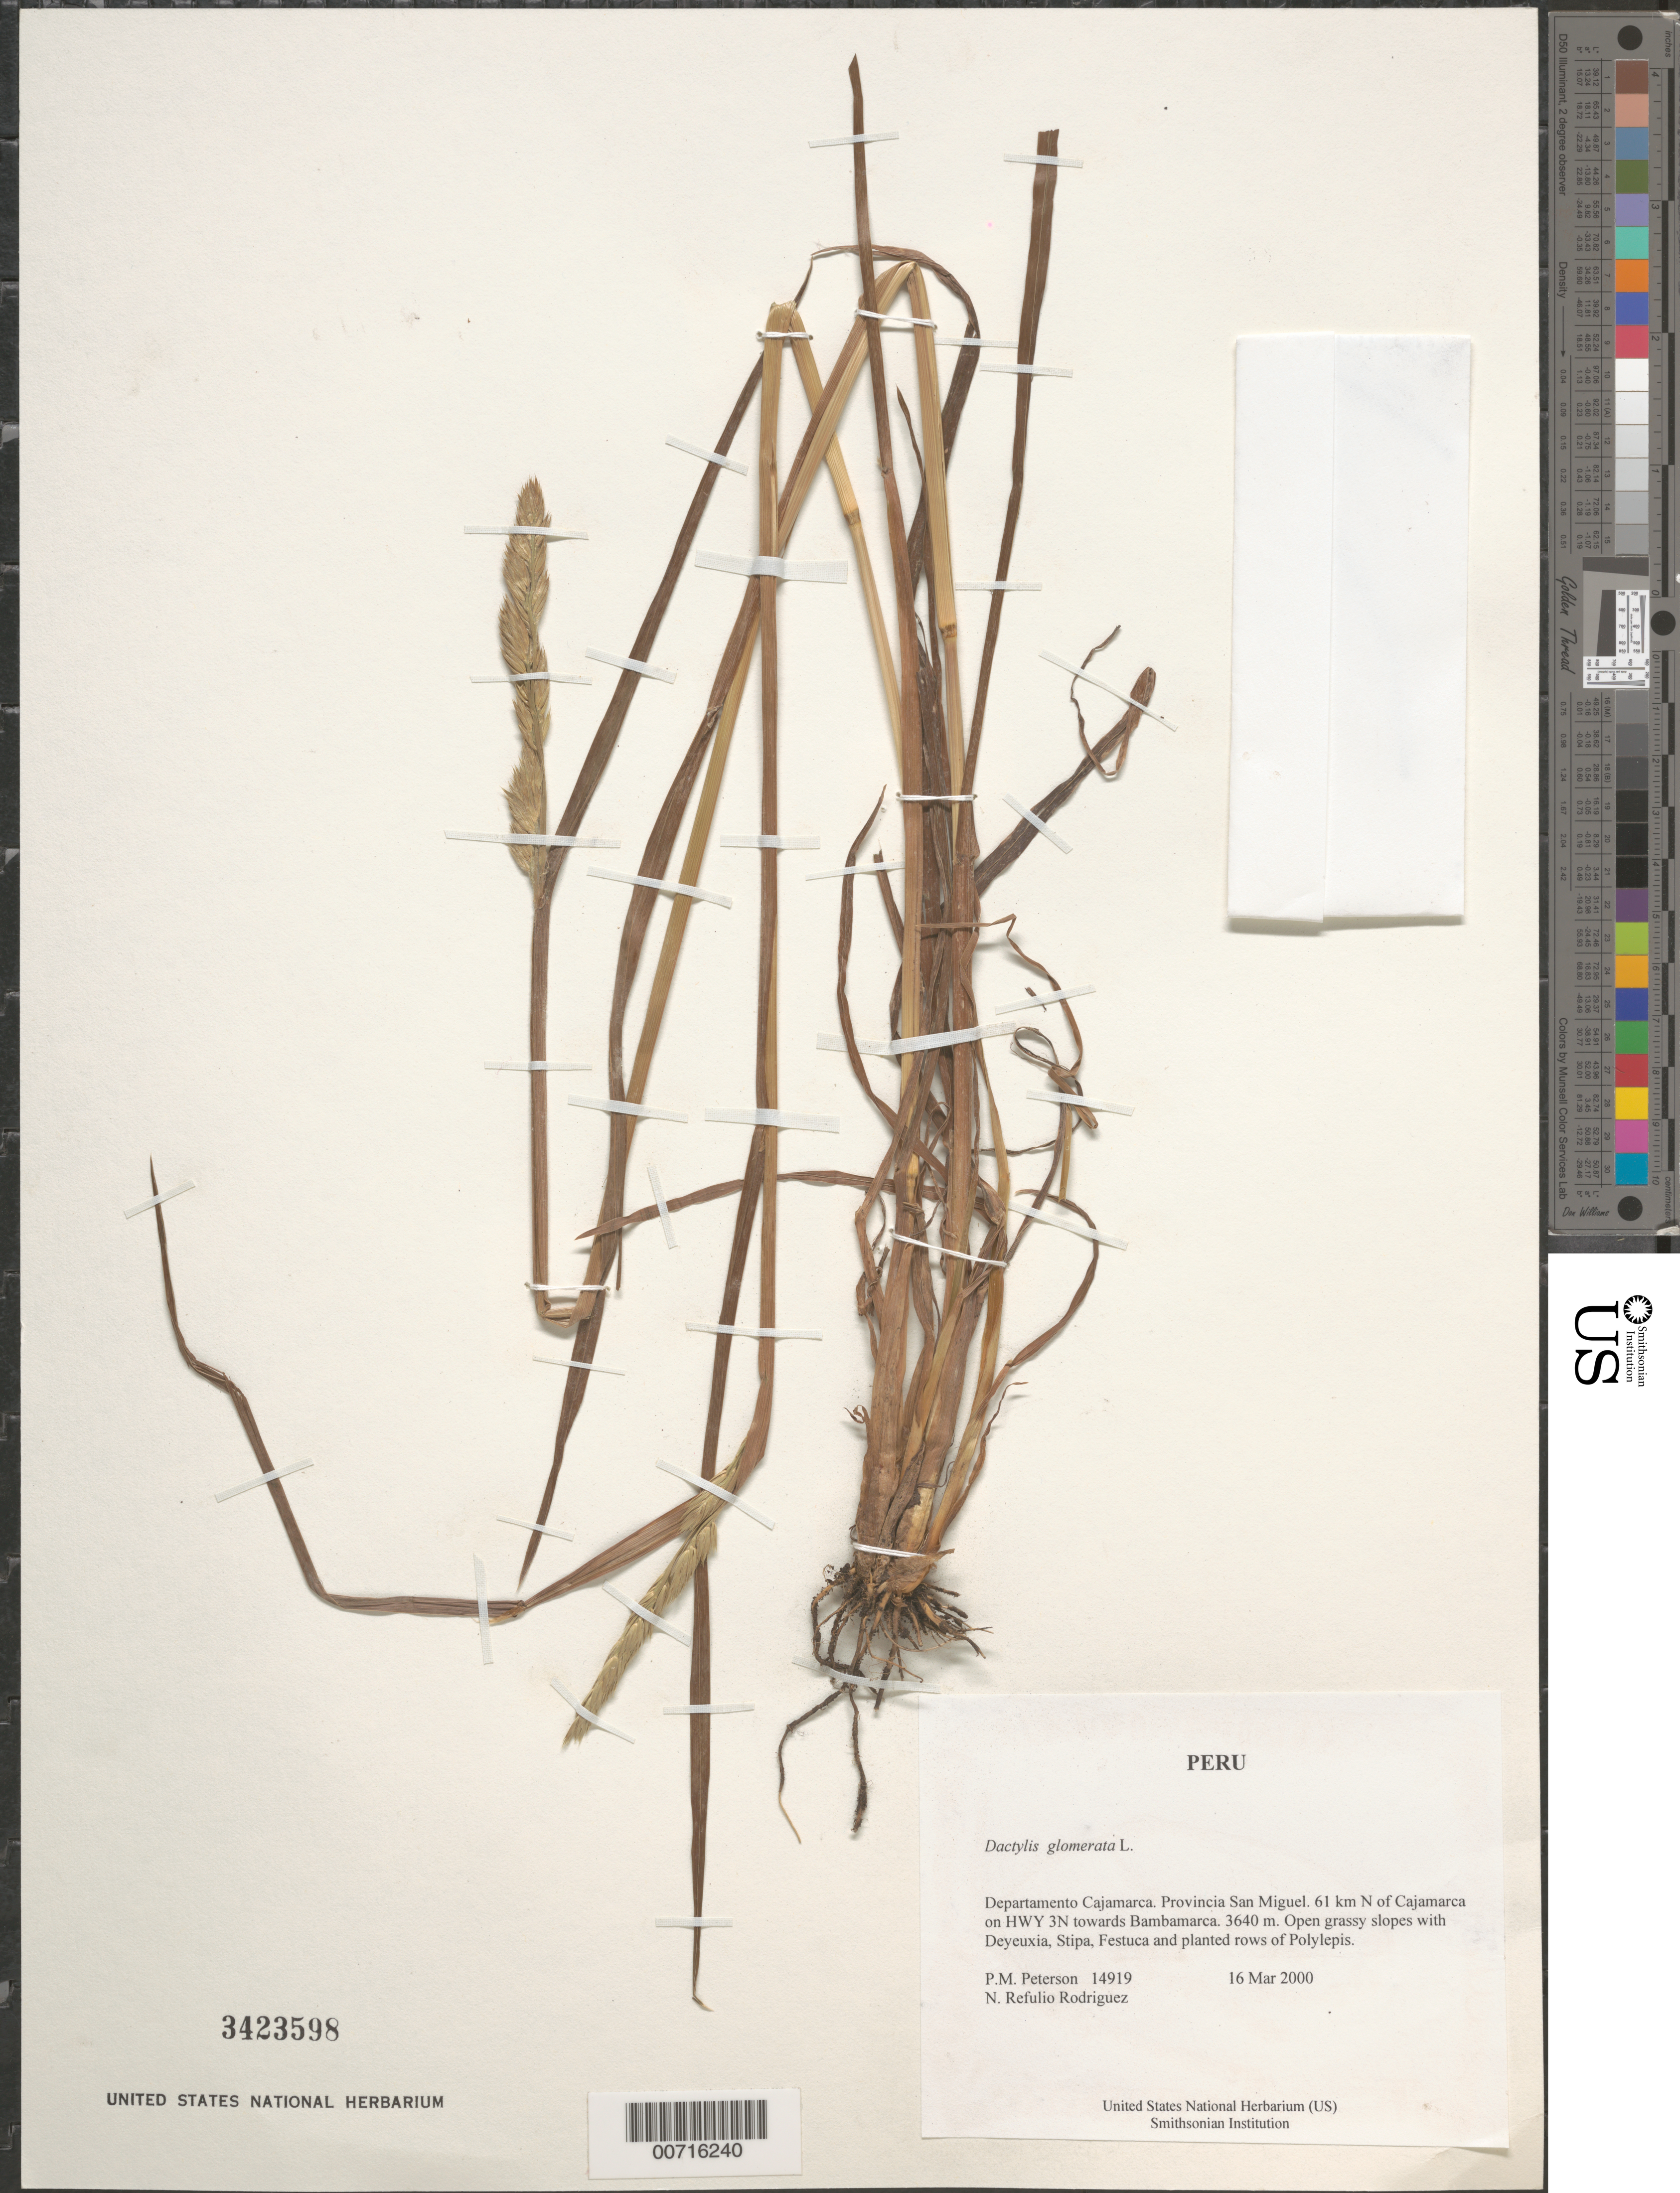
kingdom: Plantae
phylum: Tracheophyta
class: Liliopsida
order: Poales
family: Poaceae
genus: Dactylis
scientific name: Dactylis glomerata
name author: L.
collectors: P. M. Peterson & N. Refulio-Rodríguez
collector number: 14919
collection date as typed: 16 Mar 2000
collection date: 2000-03-16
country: Peru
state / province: Cajamarca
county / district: San Miguel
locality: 61 km N of Cajamarca on HWY 3N towards Bambamarca.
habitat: Open grassy slopes with Deyeuxia, Stipa, Festuca and planted rows of Polylepis.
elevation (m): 3640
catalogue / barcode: US 3423598